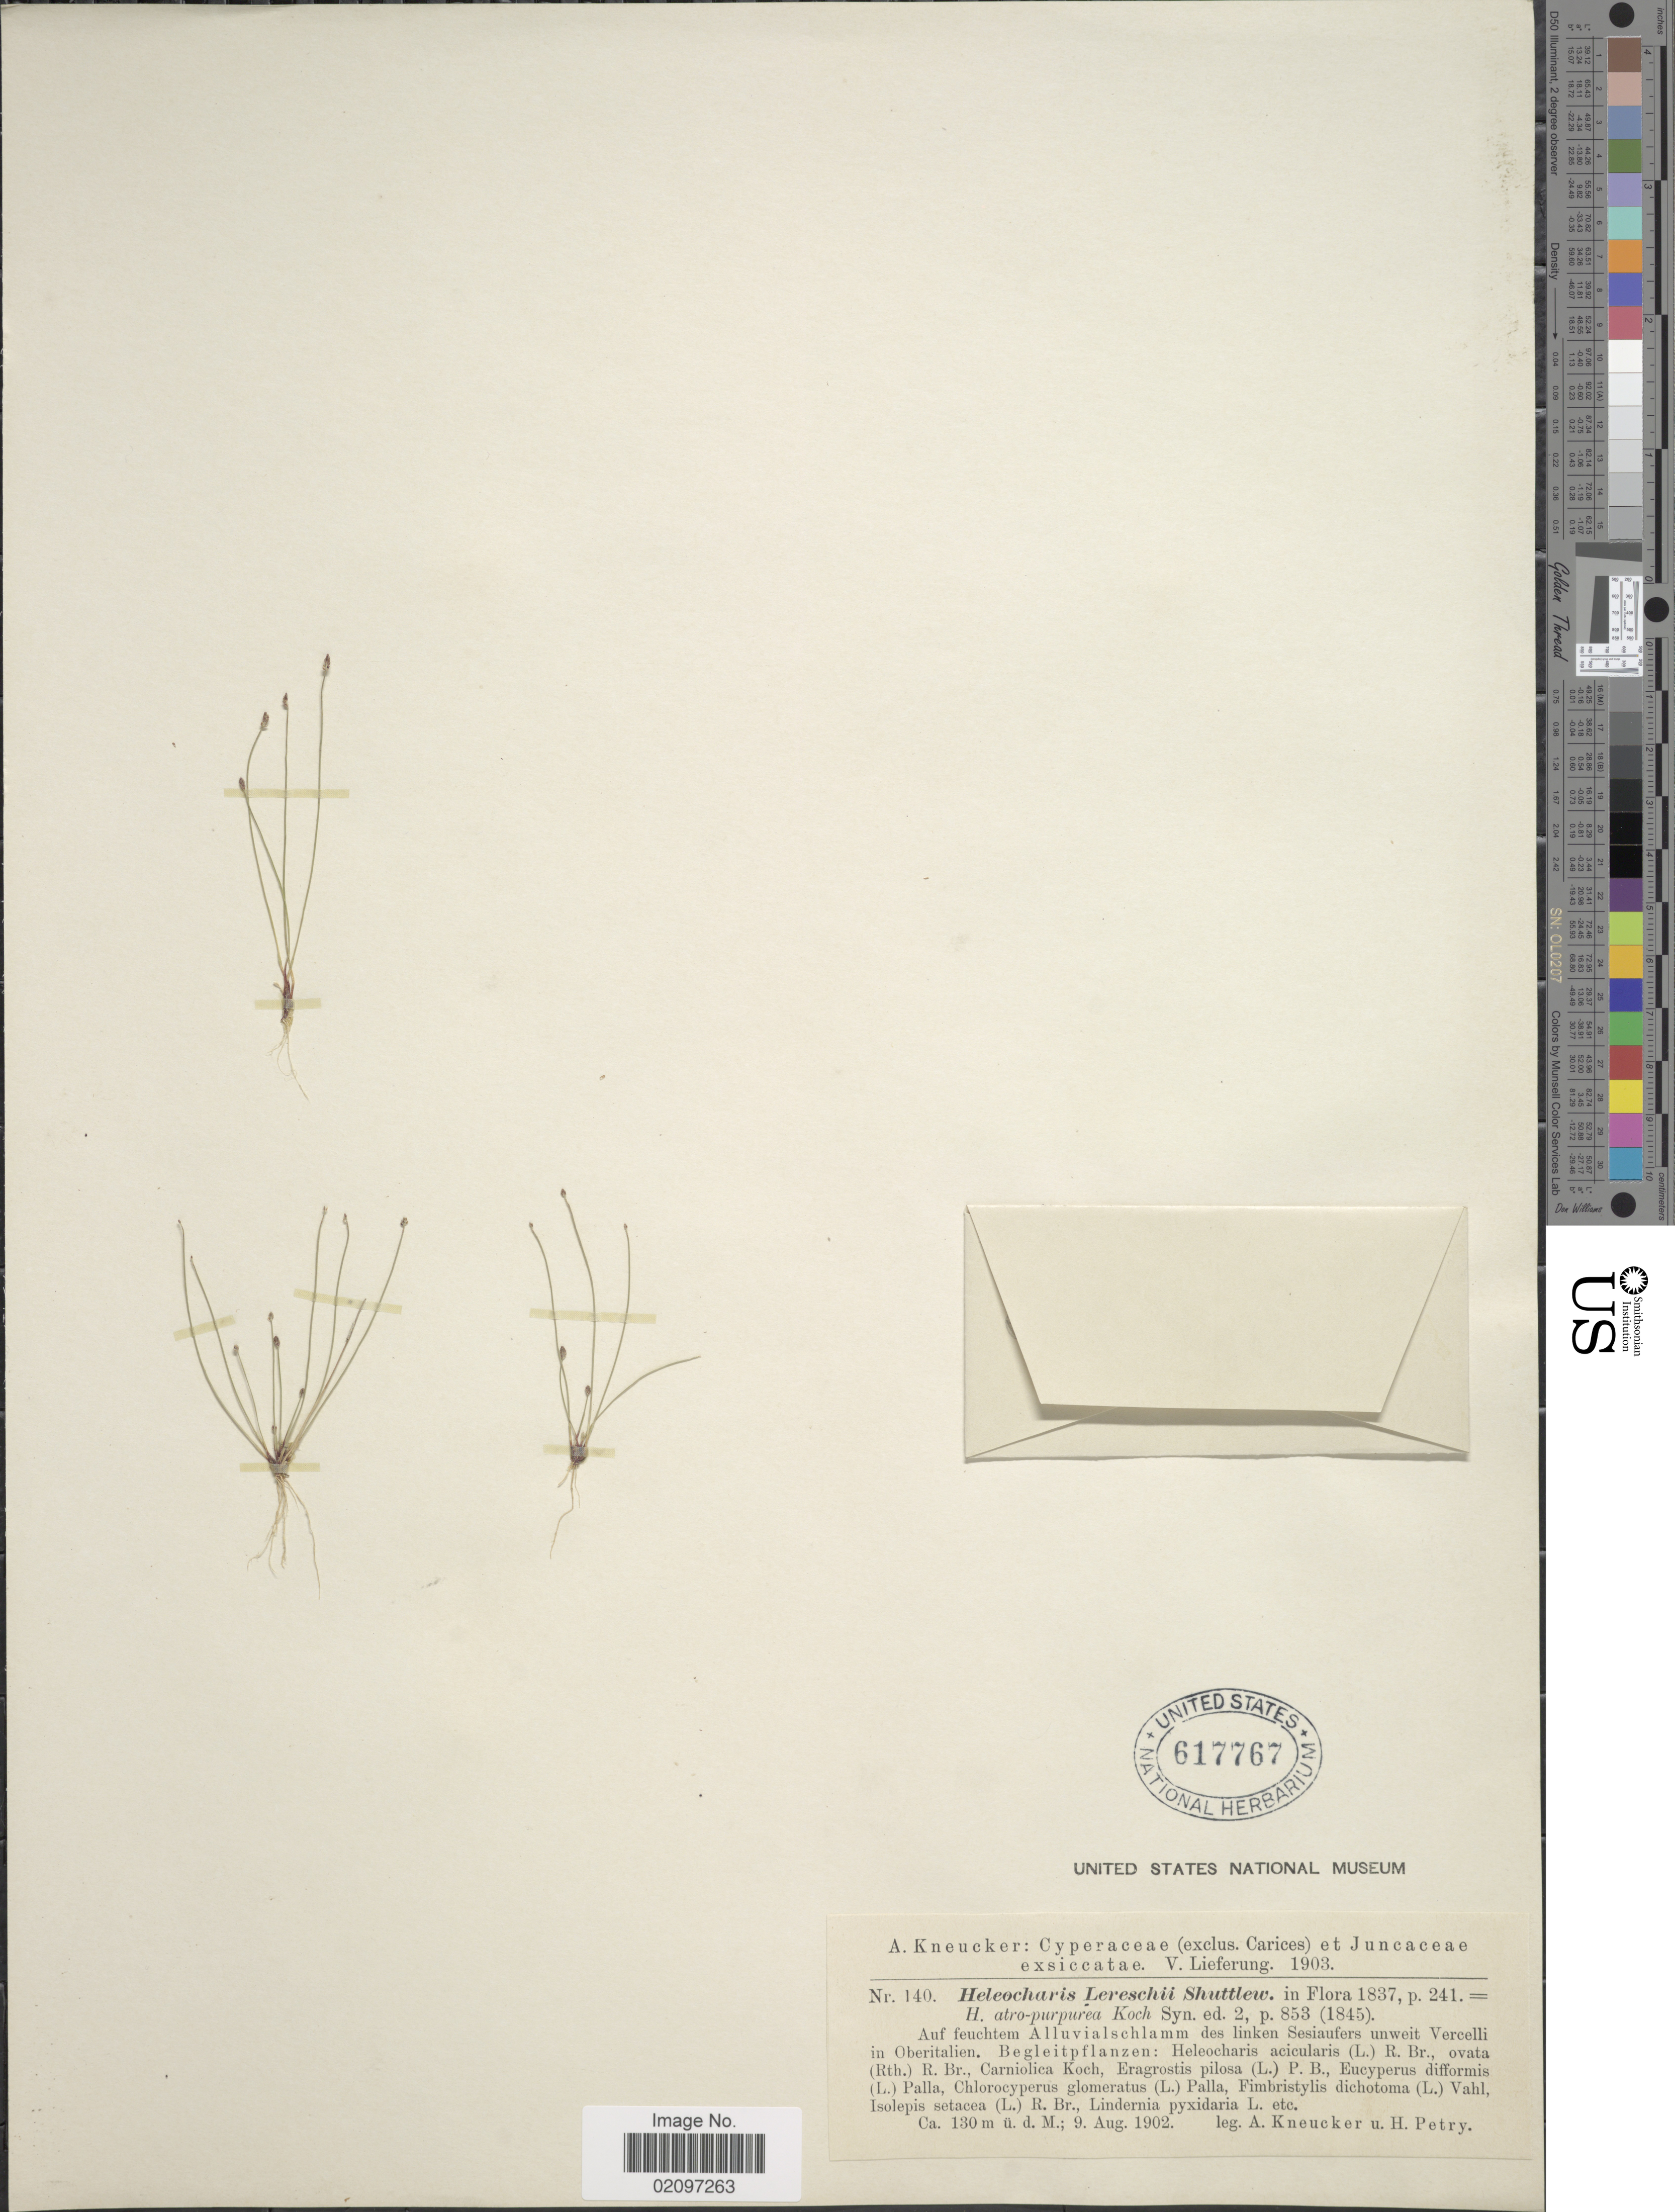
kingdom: Plantae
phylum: Tracheophyta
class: Liliopsida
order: Poales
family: Cyperaceae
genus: Eleocharis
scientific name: Eleocharis atropurpurea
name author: (Retz.) J. Presl & C. Presl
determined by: Strong, Mark T., (BOT), Smithsonian Institution - National Museum of Natural History (UNITED STATES)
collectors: A. Kneucker & H. Petry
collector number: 140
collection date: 1902-08-09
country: Italy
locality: Auf feuchtem Alluvialschlamm des linken Sesiaufers unweit Vercelli in Oberitalien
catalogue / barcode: US 617767